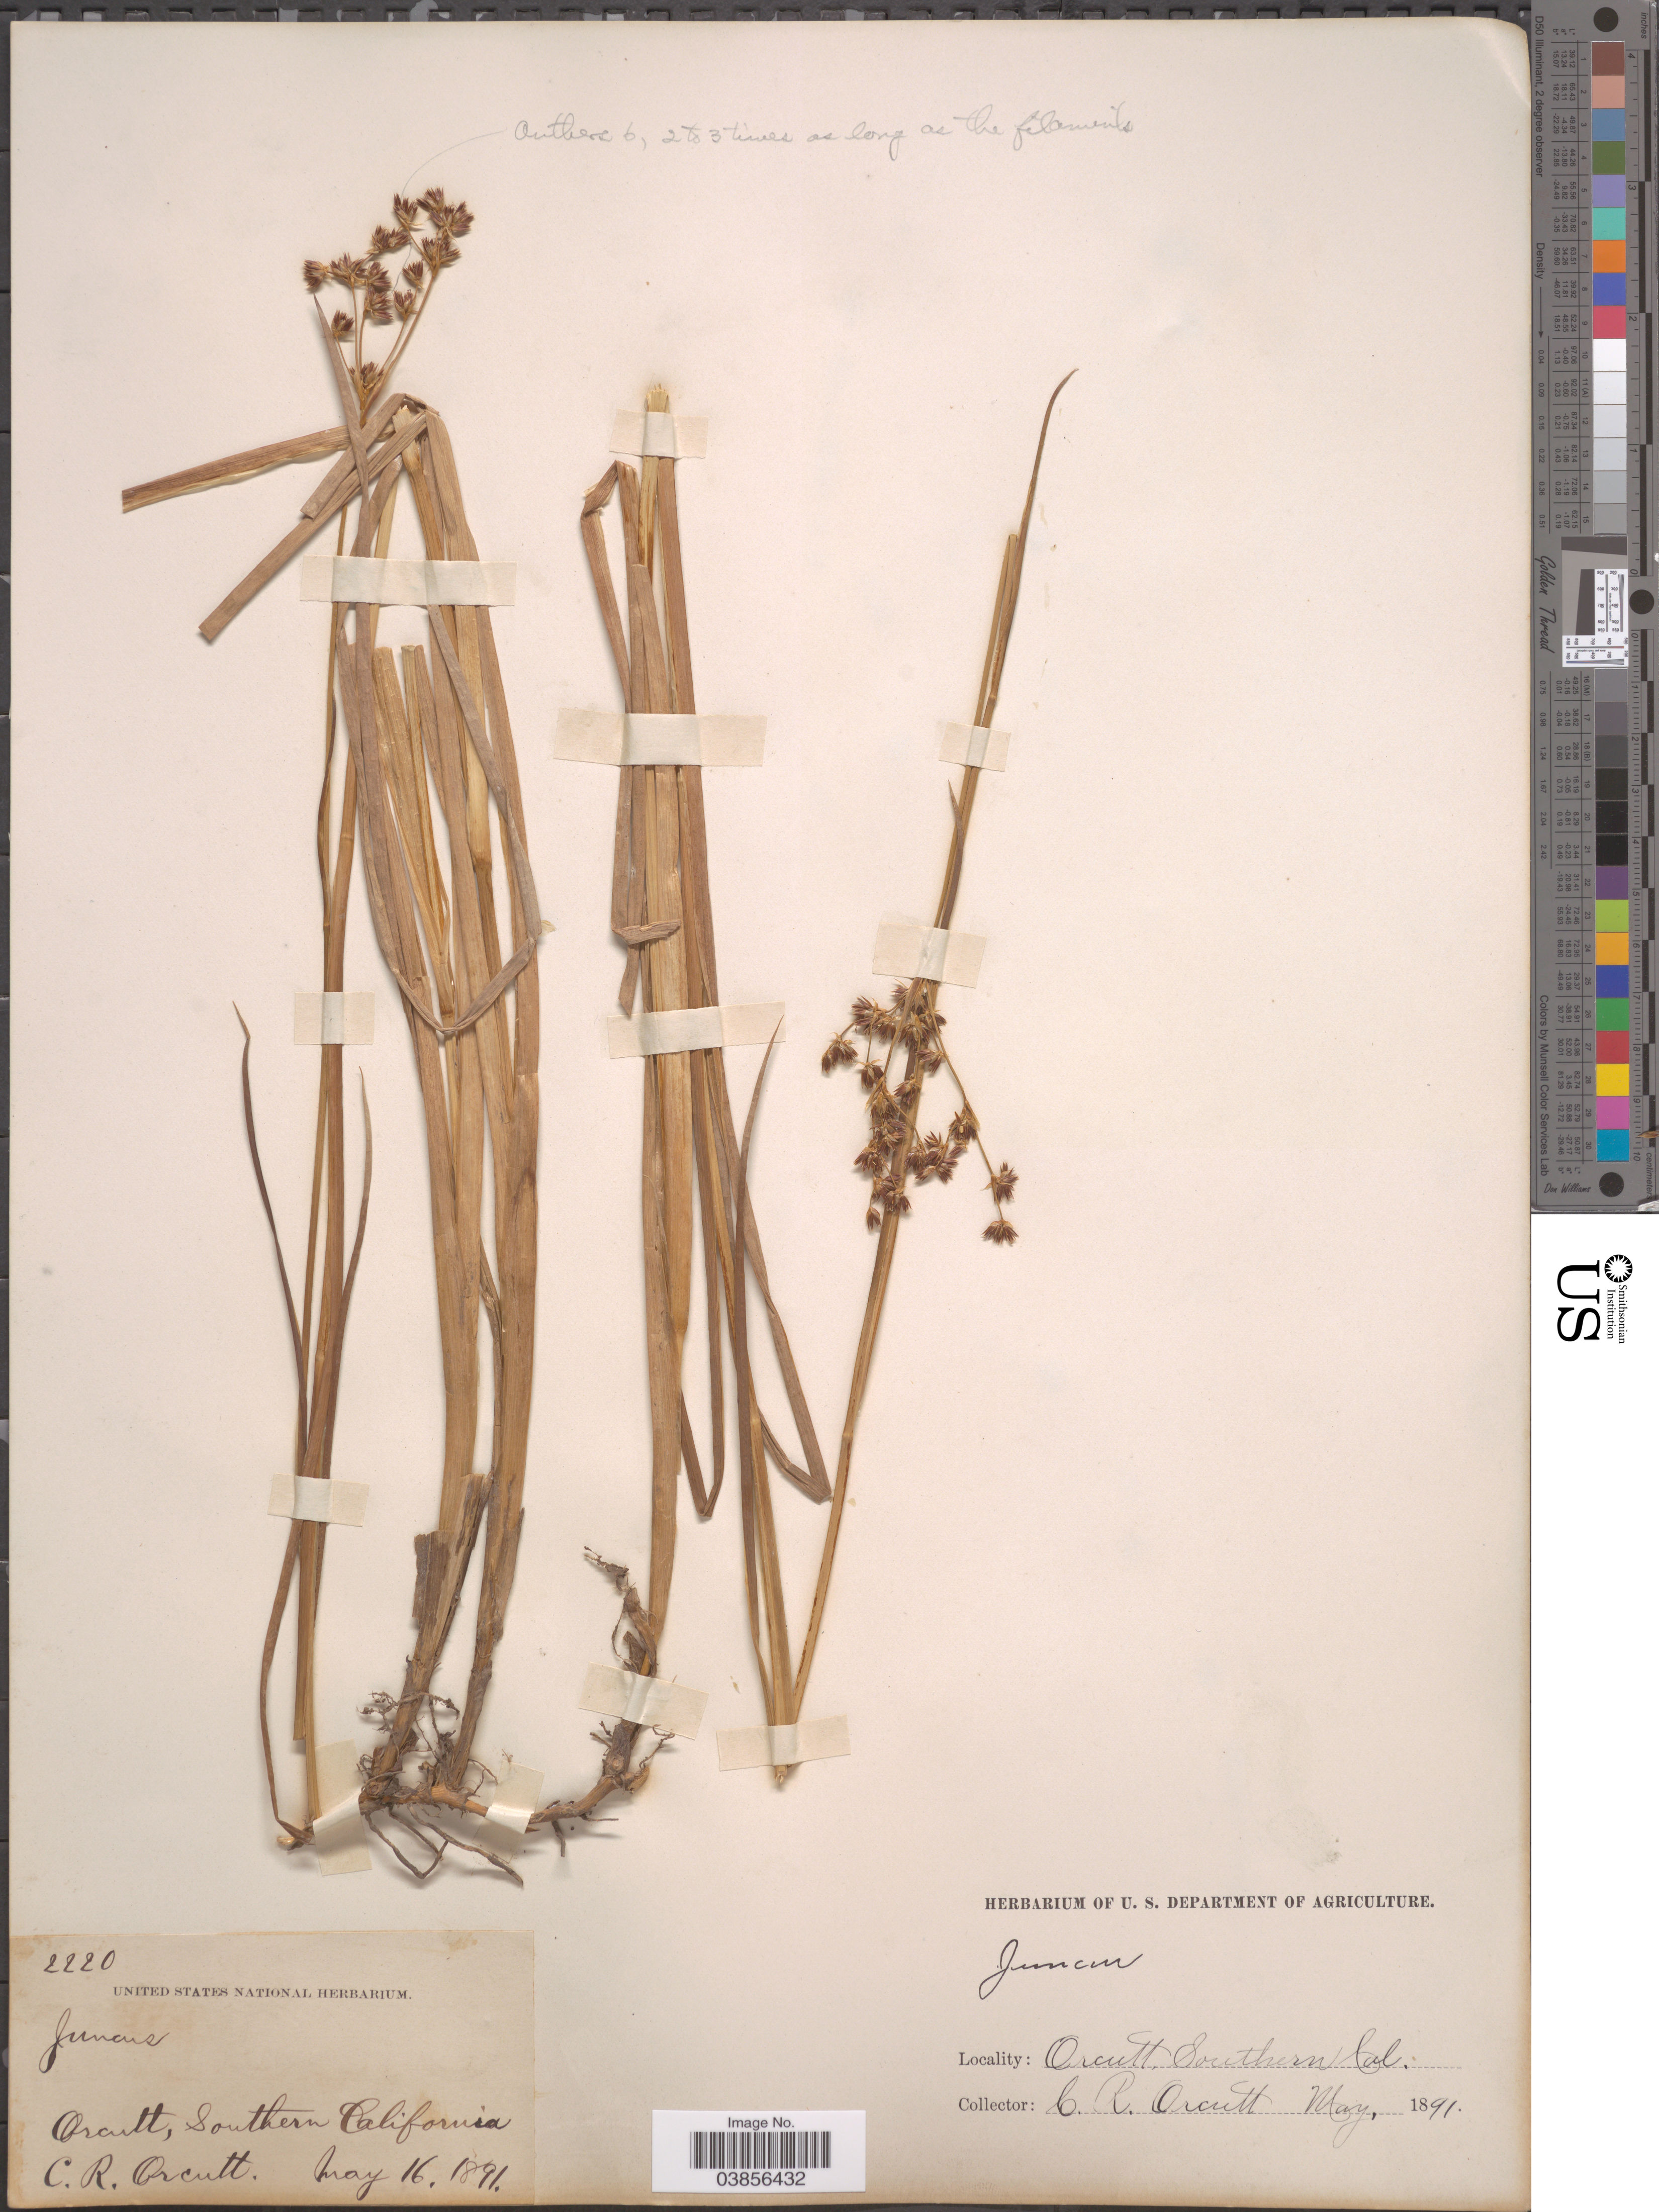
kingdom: Plantae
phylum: Tracheophyta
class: Liliopsida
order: Poales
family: Juncaceae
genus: Juncus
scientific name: Juncus phaeocephalus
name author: Engelm.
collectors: C. R. Orcutt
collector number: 2220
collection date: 1891-05-16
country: United States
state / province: California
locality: Orcutt, Southern California.